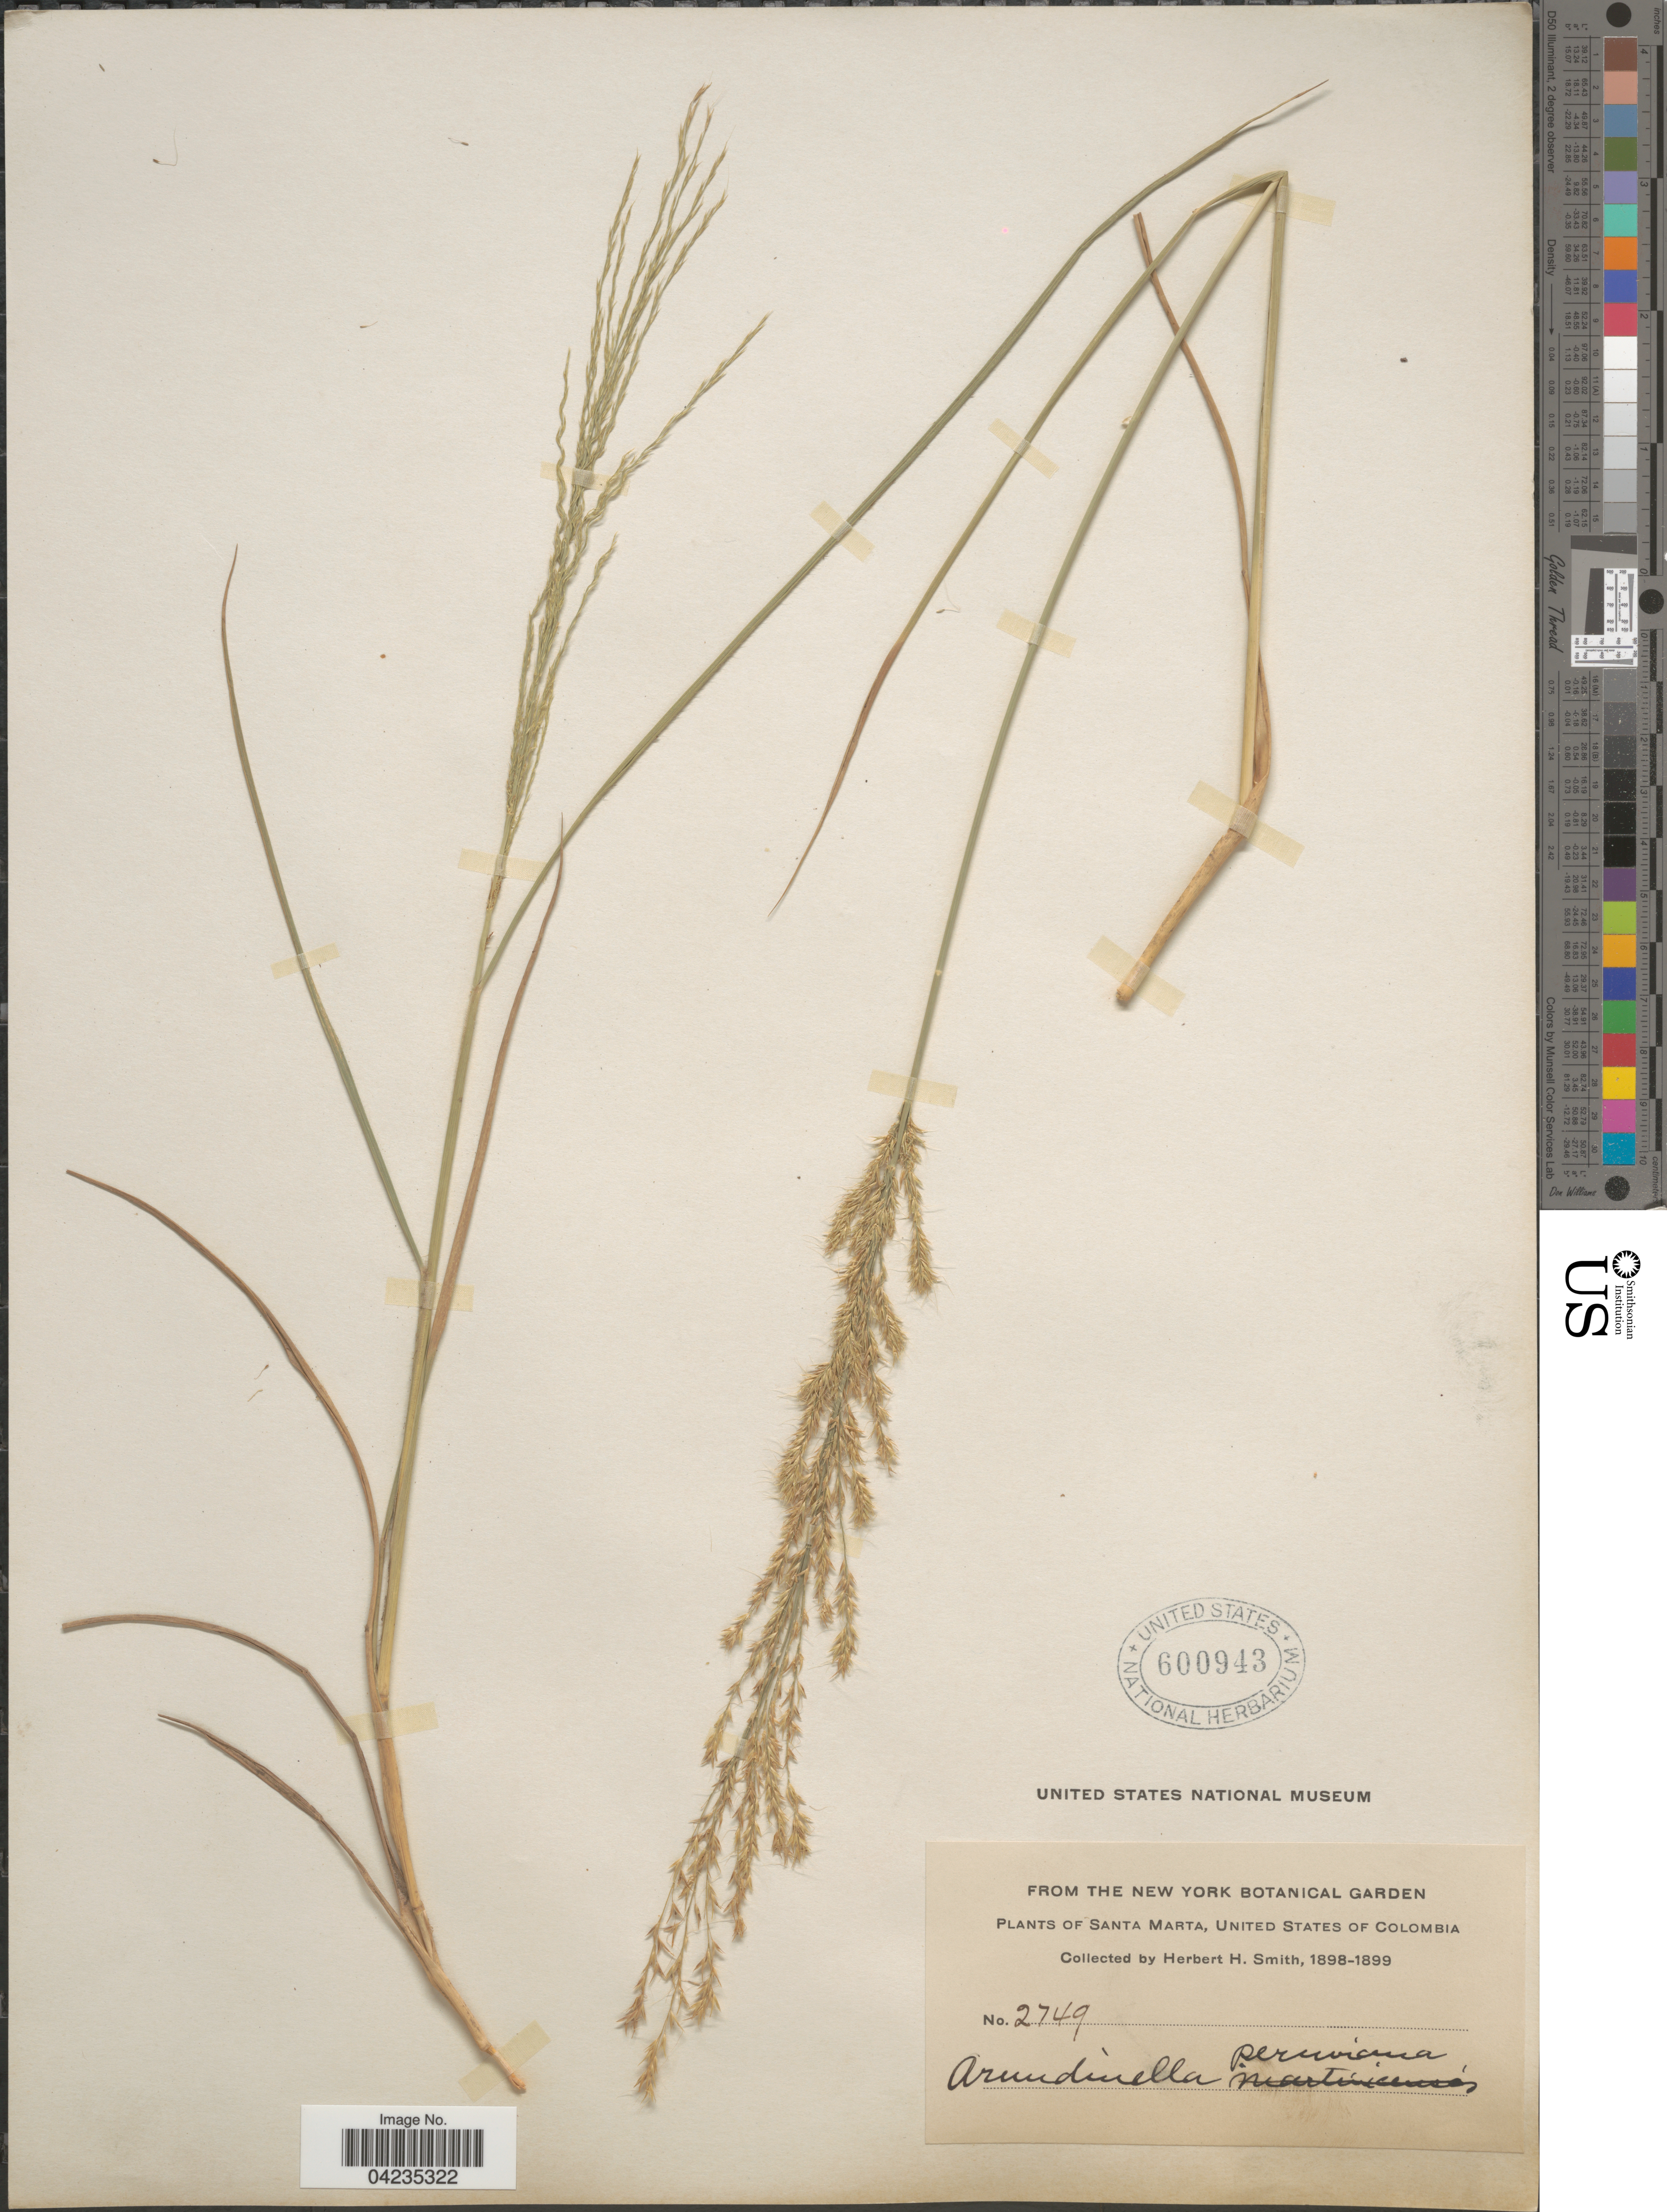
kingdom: Plantae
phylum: Tracheophyta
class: Liliopsida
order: Poales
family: Poaceae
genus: Arundinella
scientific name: Arundinella berteroniana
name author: (Schult.) Hitchc. & Chase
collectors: Herbert H. Smith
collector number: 2749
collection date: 1898/1899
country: Colombia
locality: Santa Marta, United States of Colombia.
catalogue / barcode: US 600943